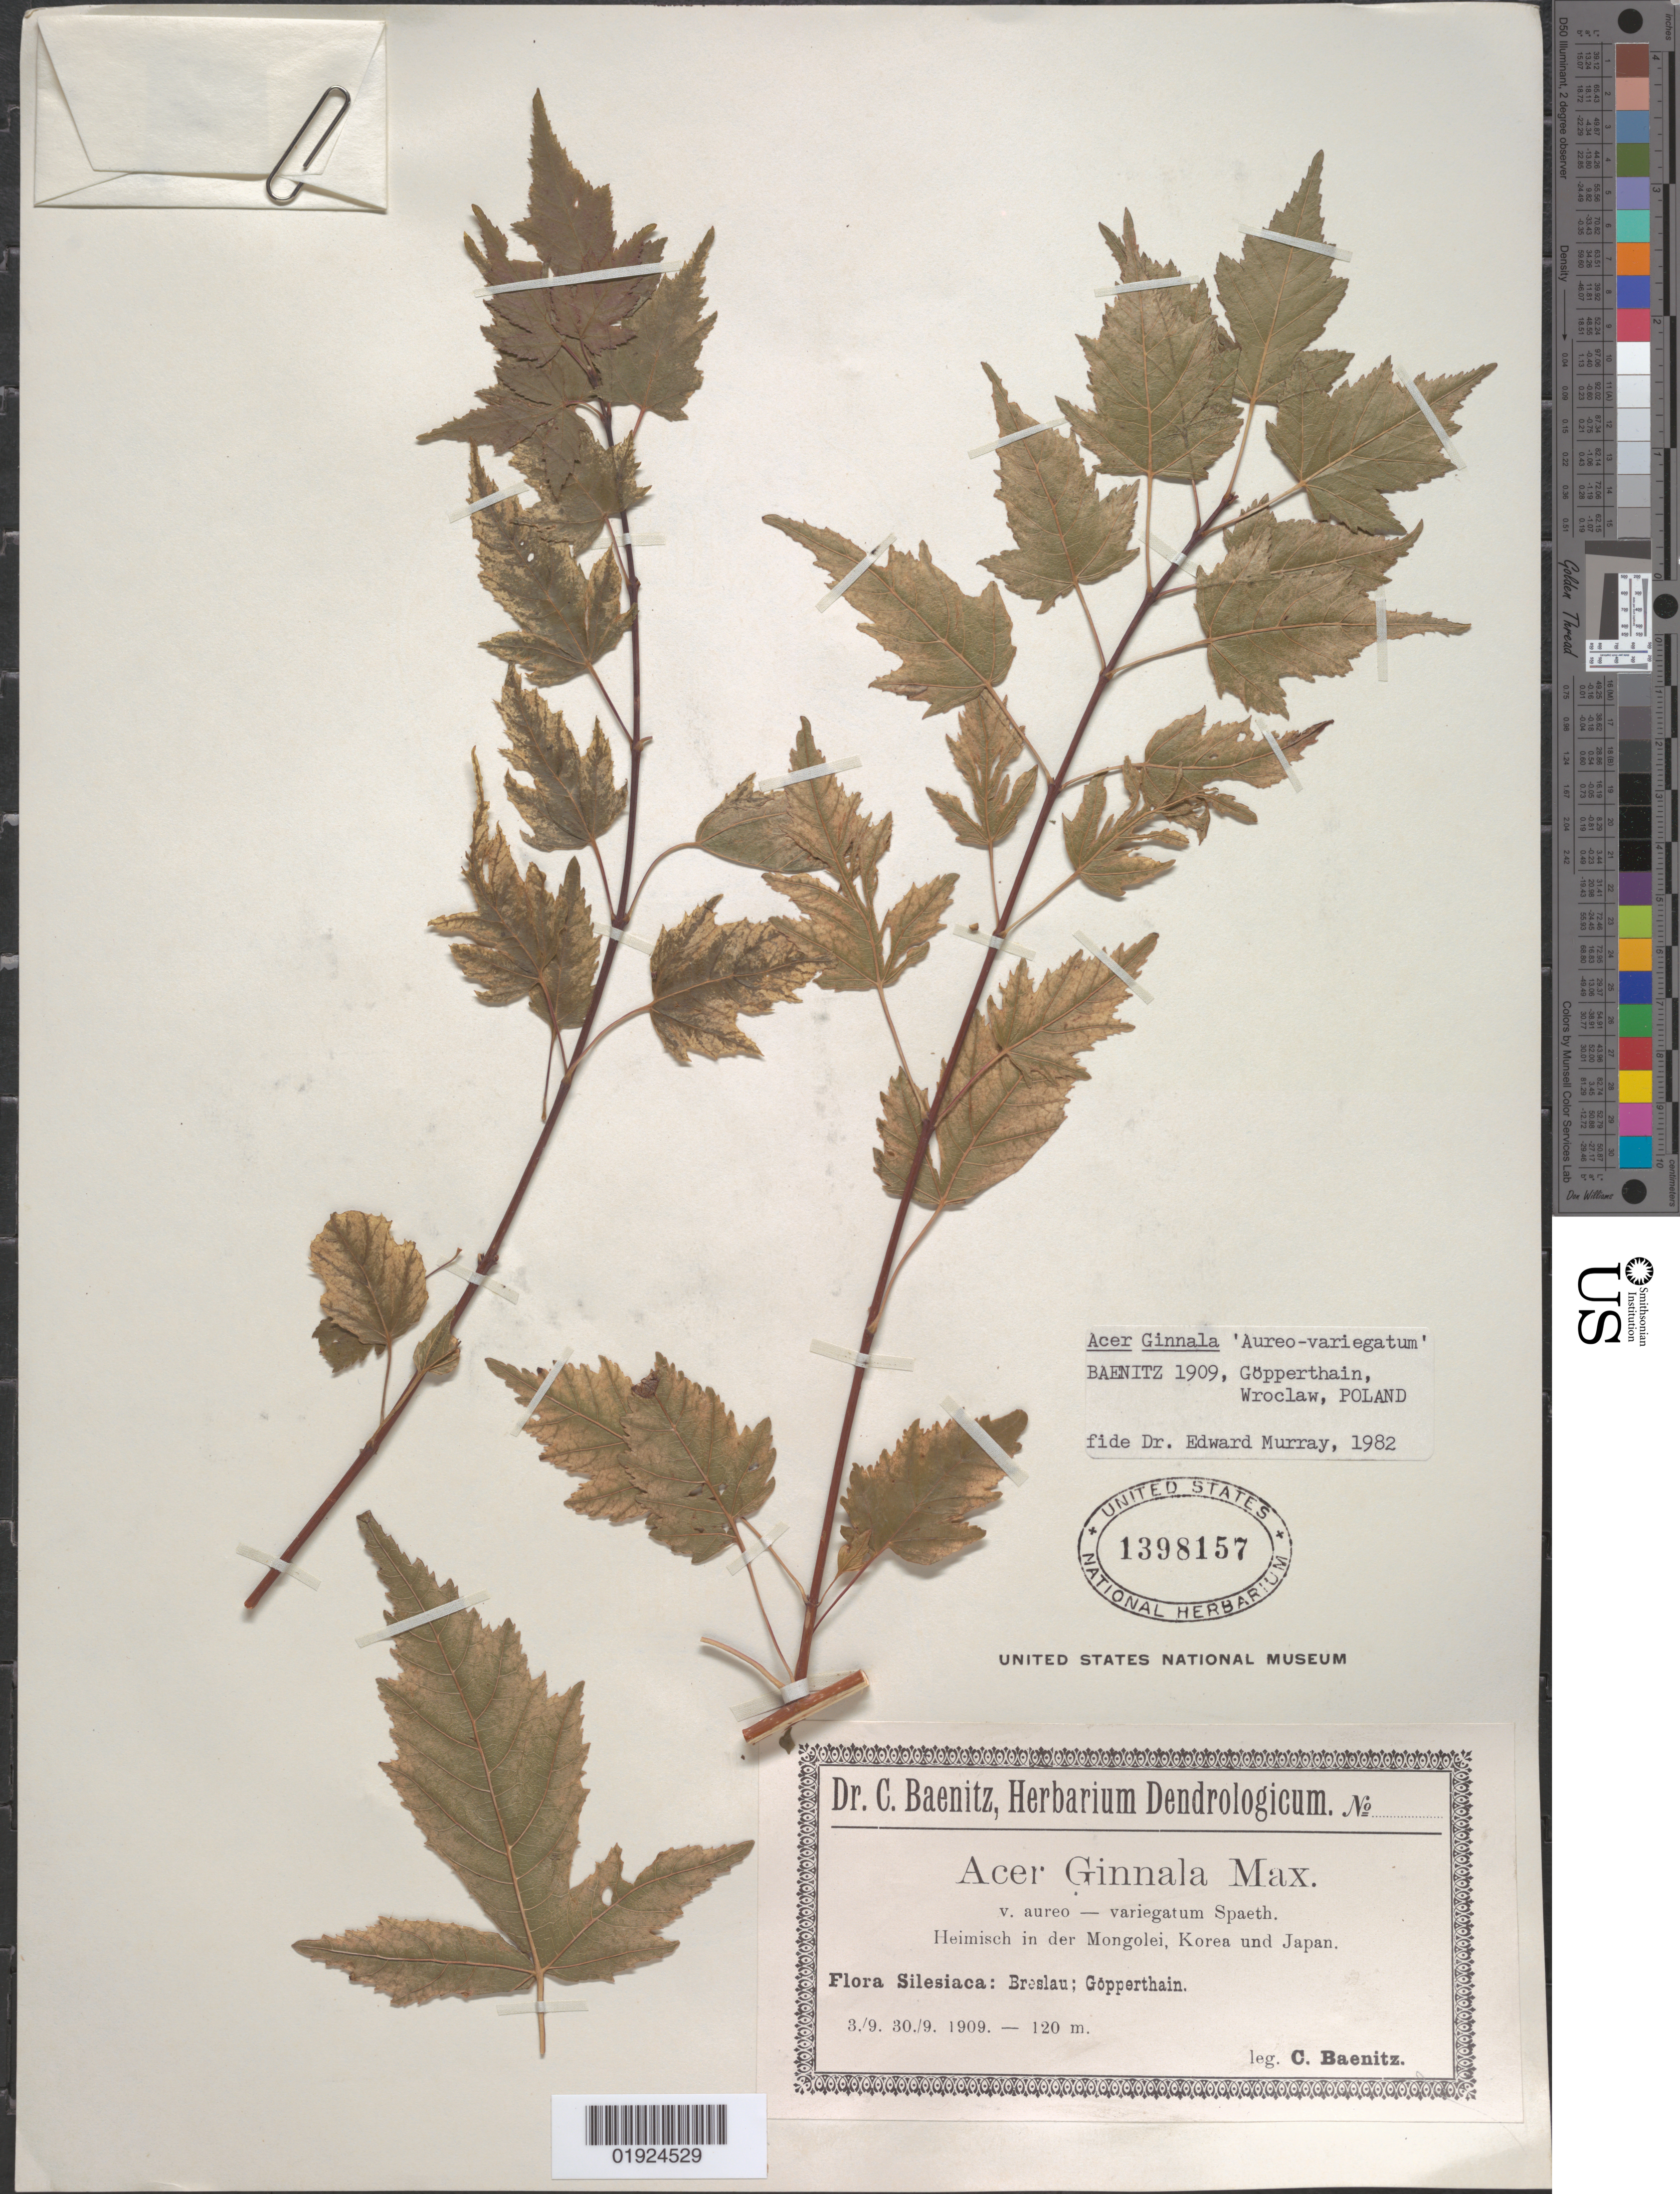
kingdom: Plantae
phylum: Tracheophyta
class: Magnoliopsida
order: Sapindales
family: Sapindaceae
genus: Acer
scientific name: Acer ginnala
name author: Maxim.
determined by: Murray, Edward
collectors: C. G. Baenitz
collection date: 1909-09-03/1909-09-30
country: Poland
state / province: Dolnoslaskie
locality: Sileisiaca: Breslau [Wrocław]; Gopperthain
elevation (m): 120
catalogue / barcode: US 1398157